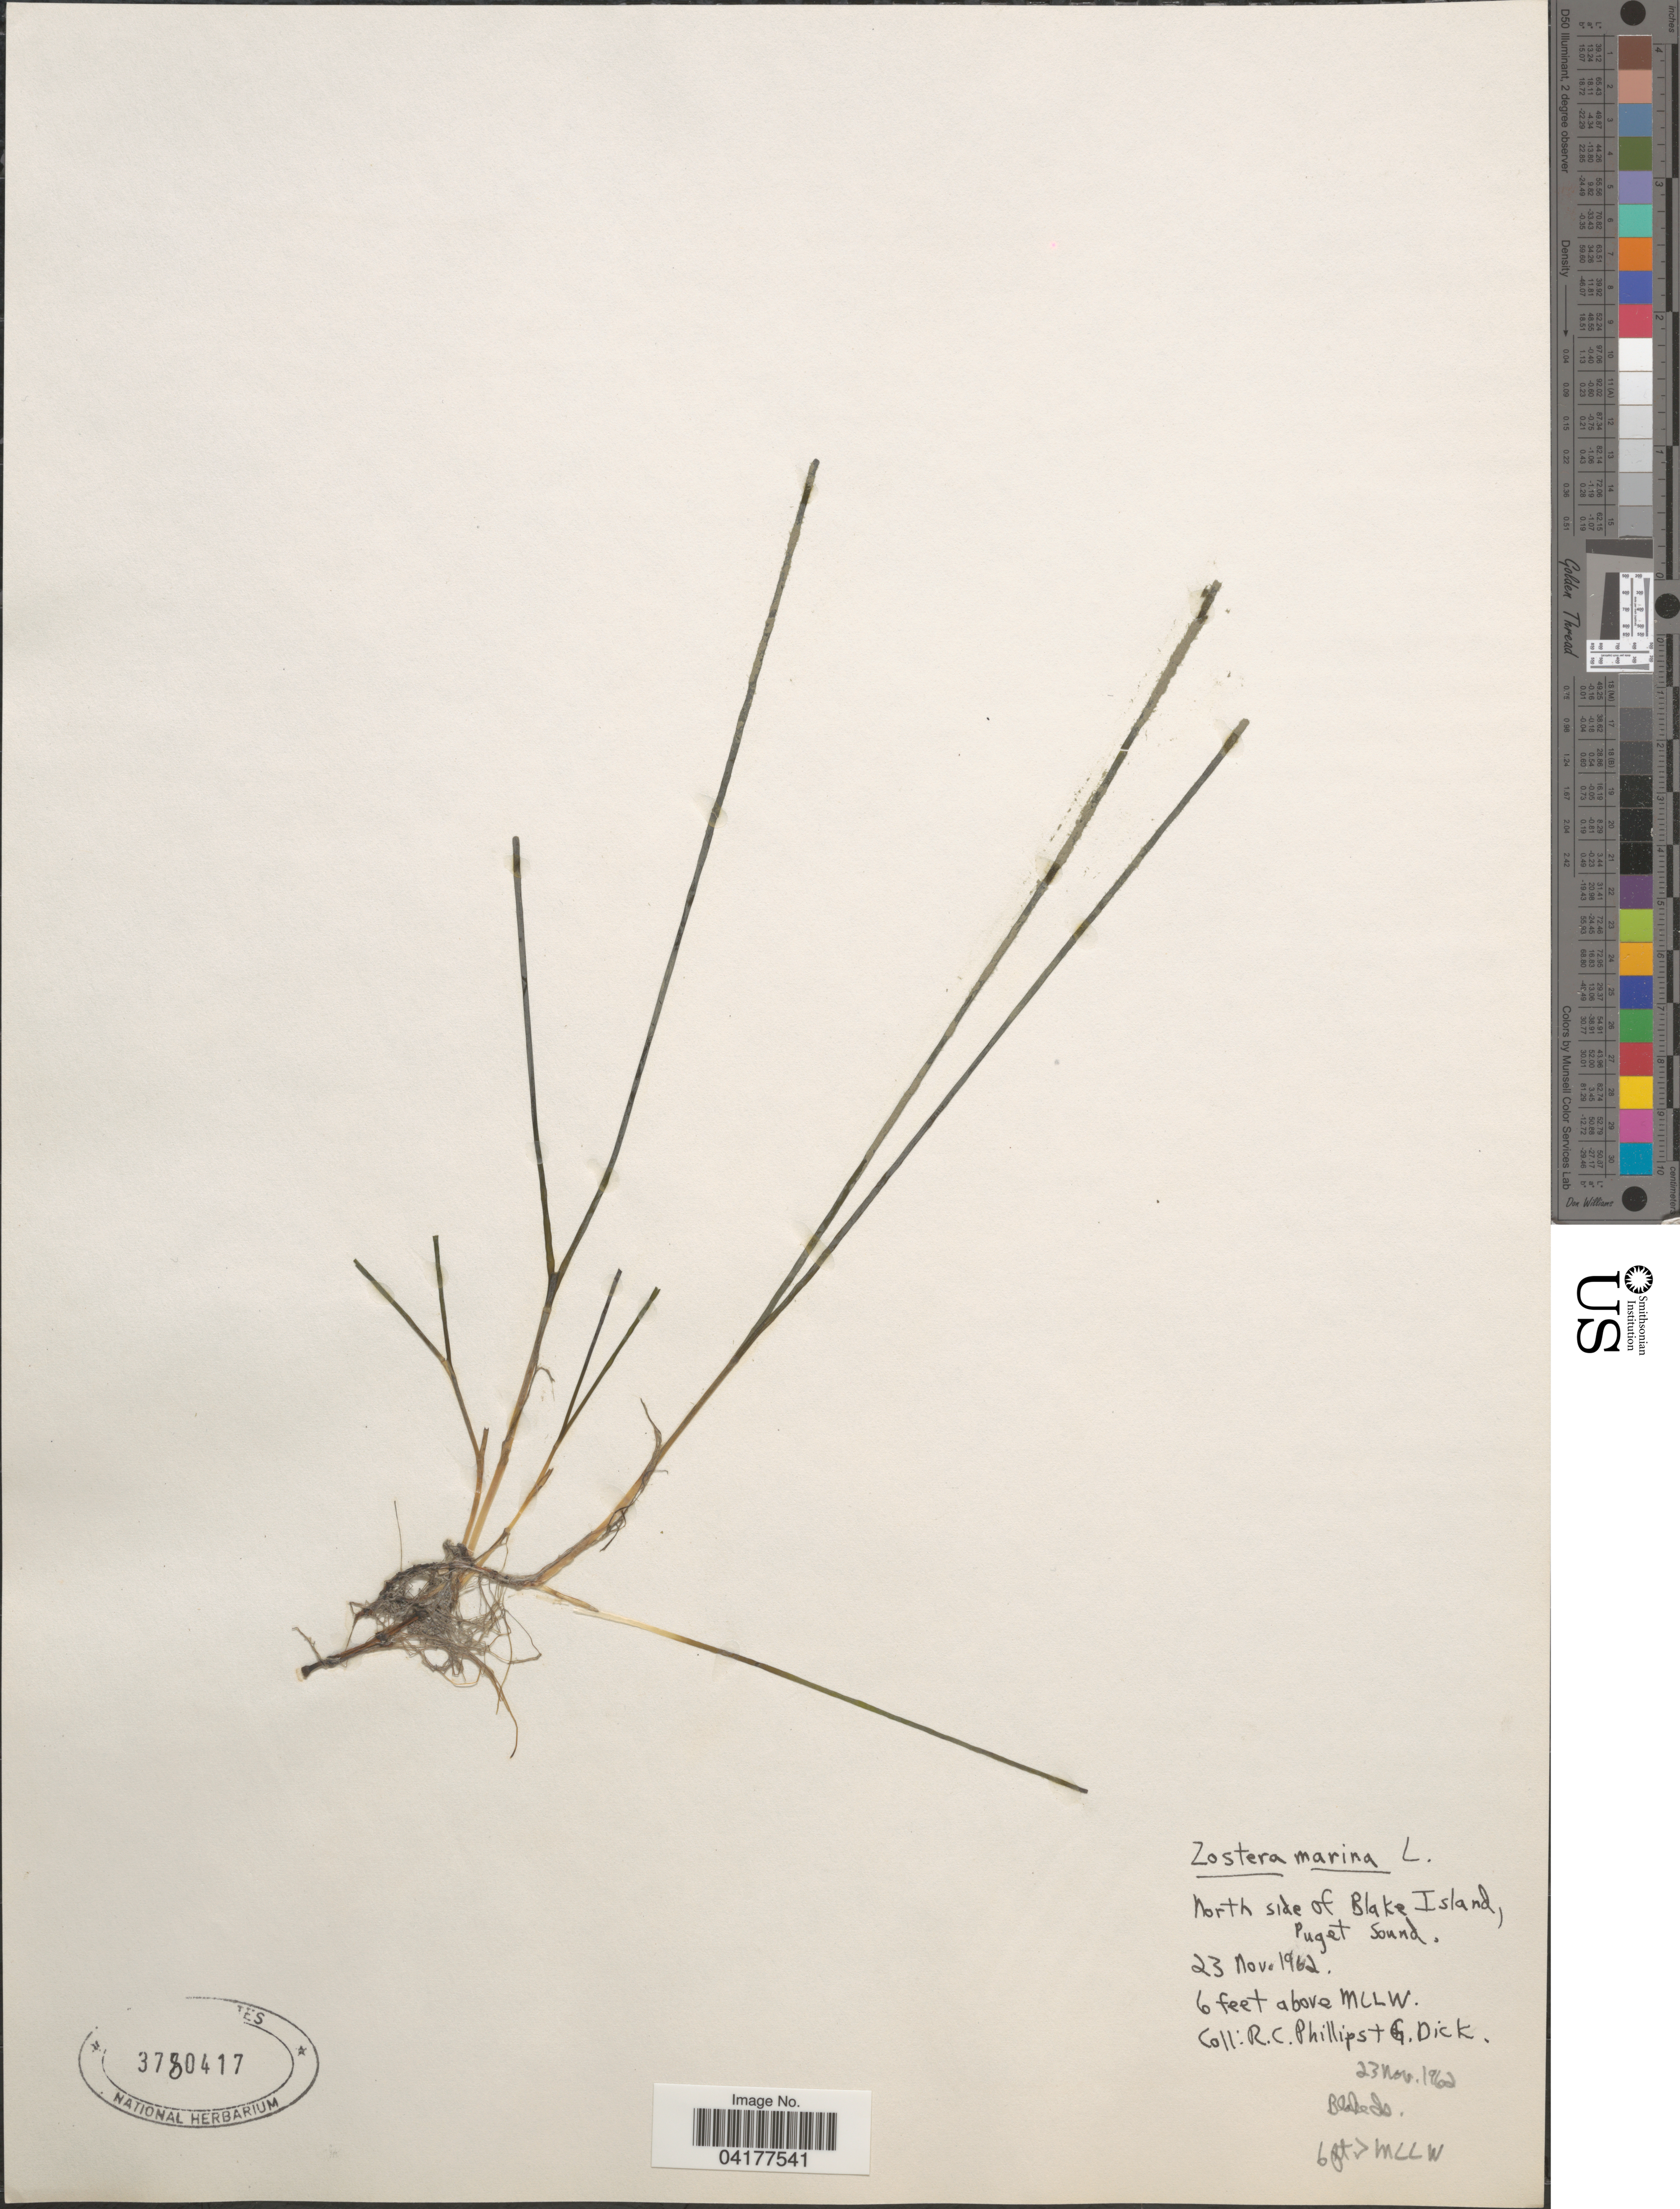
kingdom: Plantae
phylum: Tracheophyta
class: Liliopsida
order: Alismatales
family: Zosteraceae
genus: Zostera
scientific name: Zostera marina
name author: L.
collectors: R. C. Phillips & G. Dick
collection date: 1962-11-23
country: United States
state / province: Washington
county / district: King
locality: North side of Blake Island, Puget Sound. 6 feet above MLLW.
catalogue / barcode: US 3780417